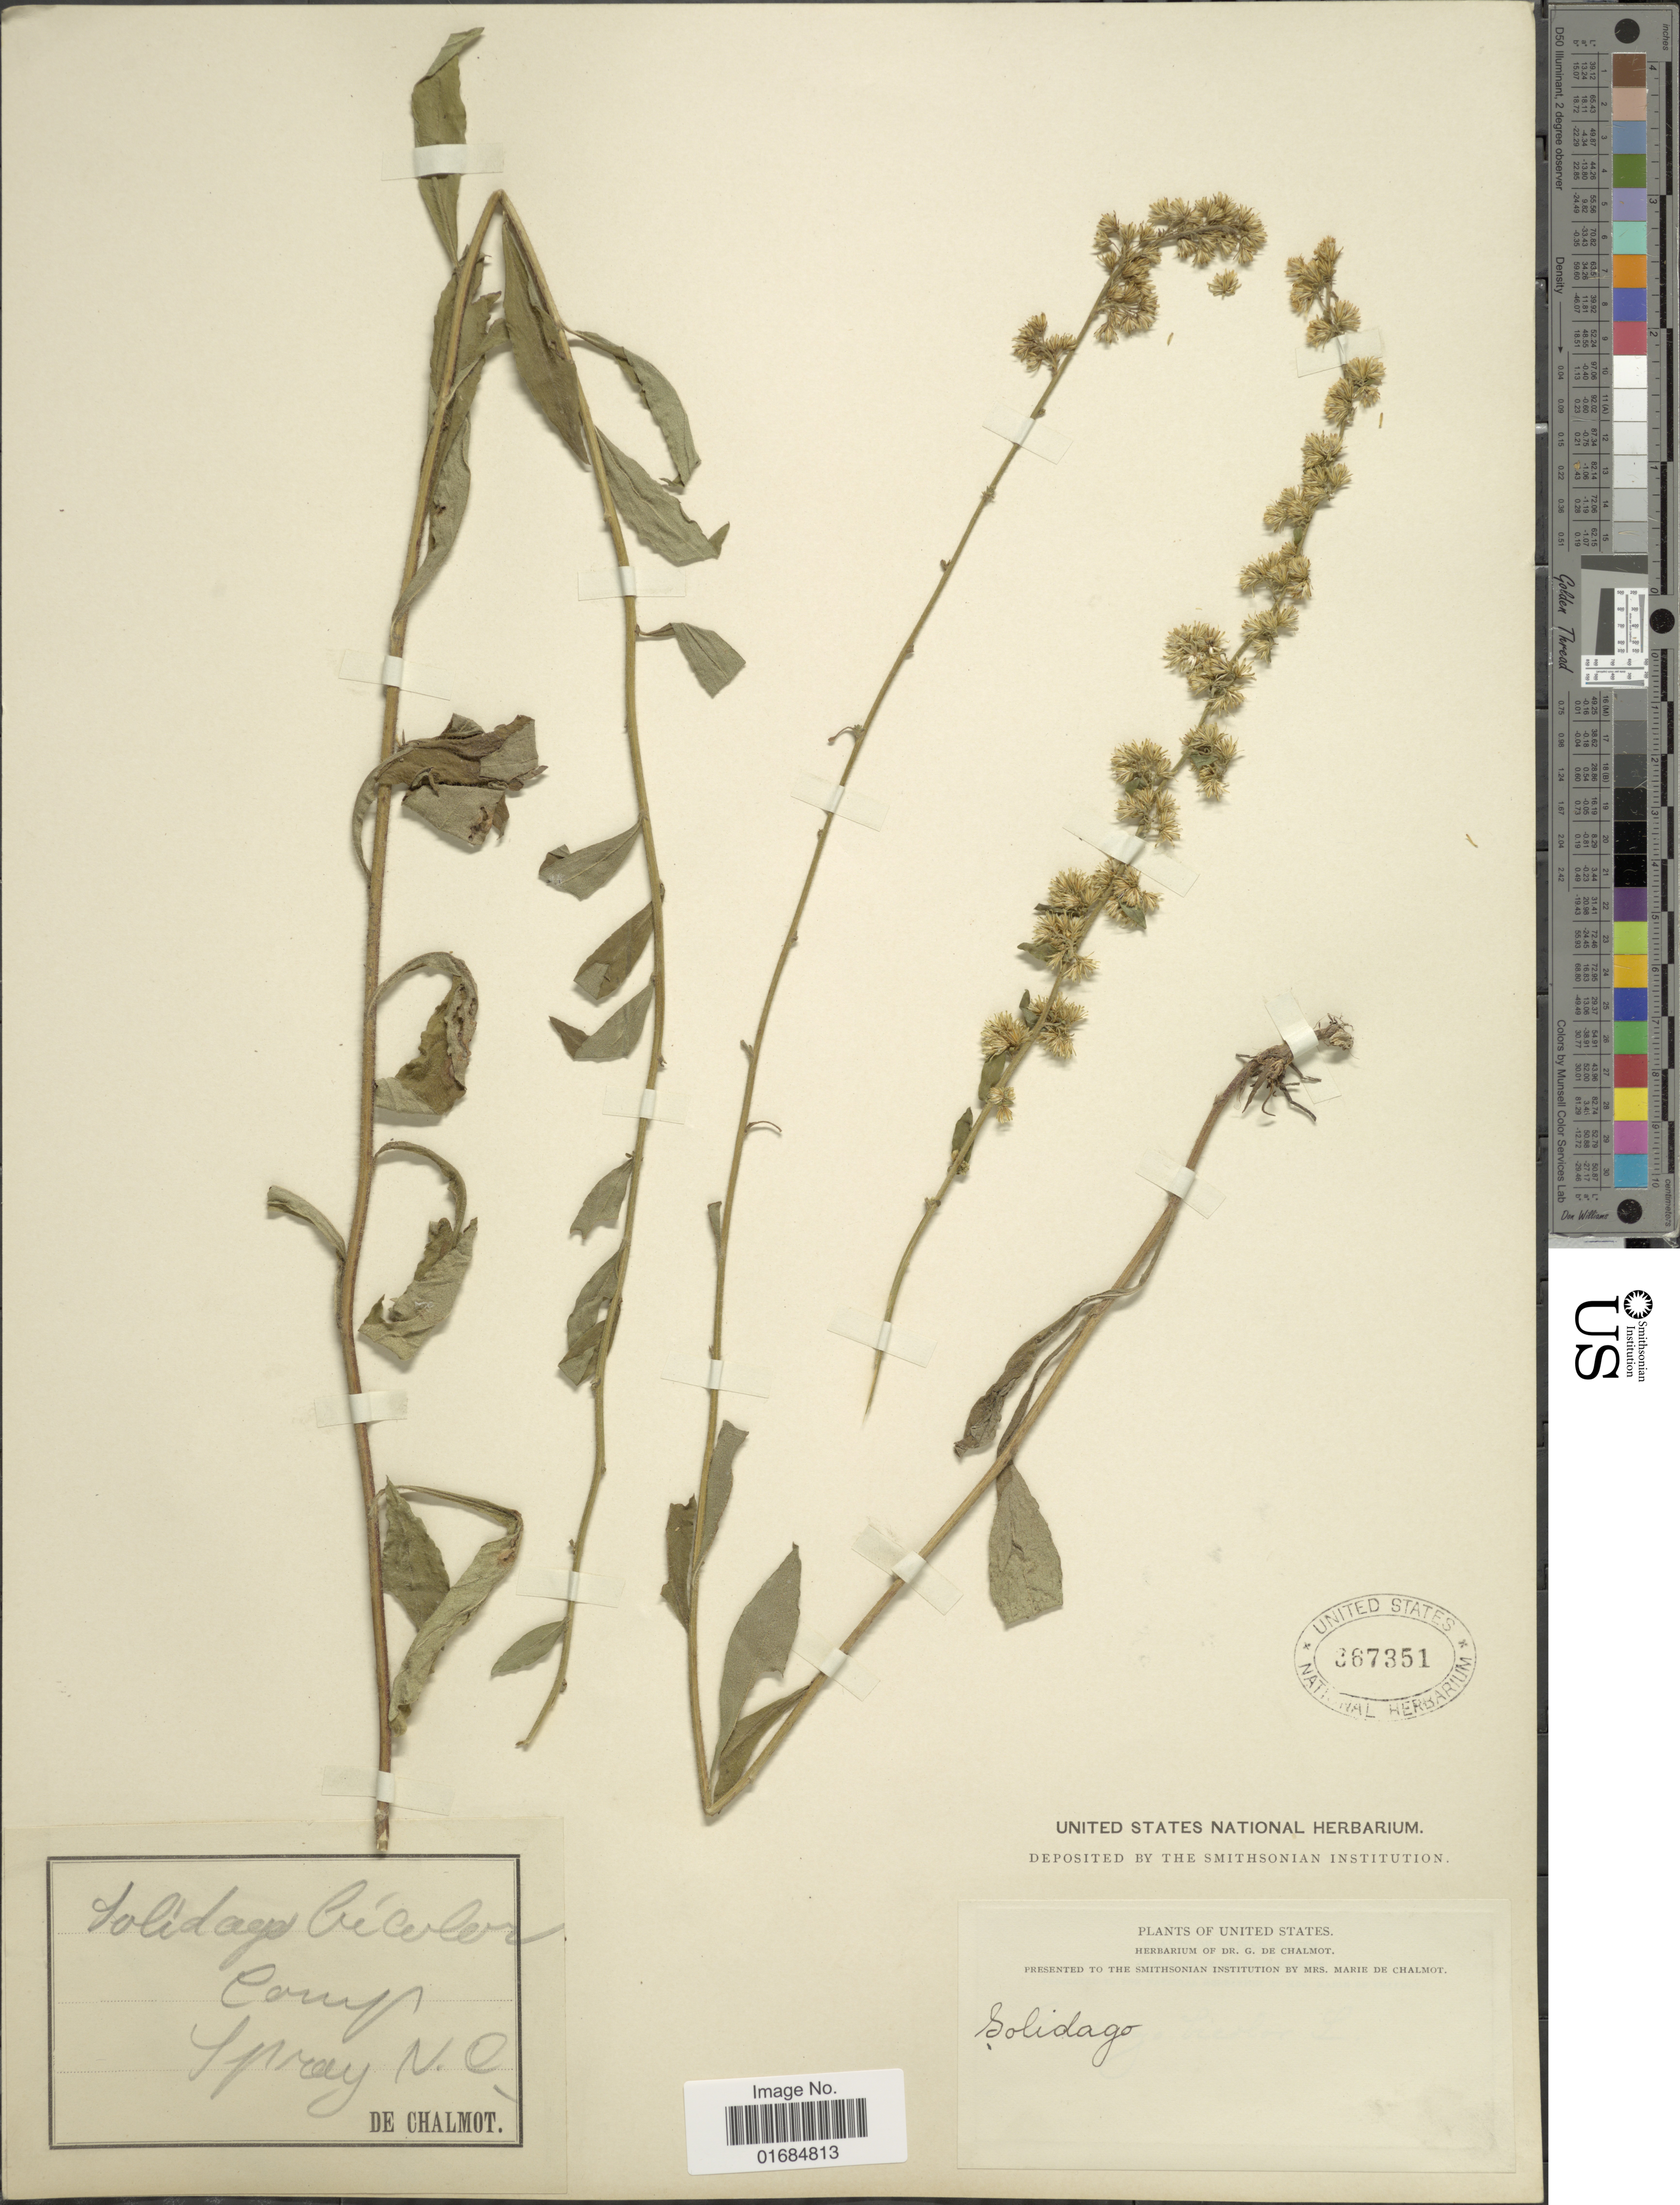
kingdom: Plantae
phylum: Tracheophyta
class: Magnoliopsida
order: Asterales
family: Asteraceae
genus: Solidago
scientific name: Solidago bicolor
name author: L.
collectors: G. de Chalmot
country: United States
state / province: North Carolina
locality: Luray N.C.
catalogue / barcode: US 367351